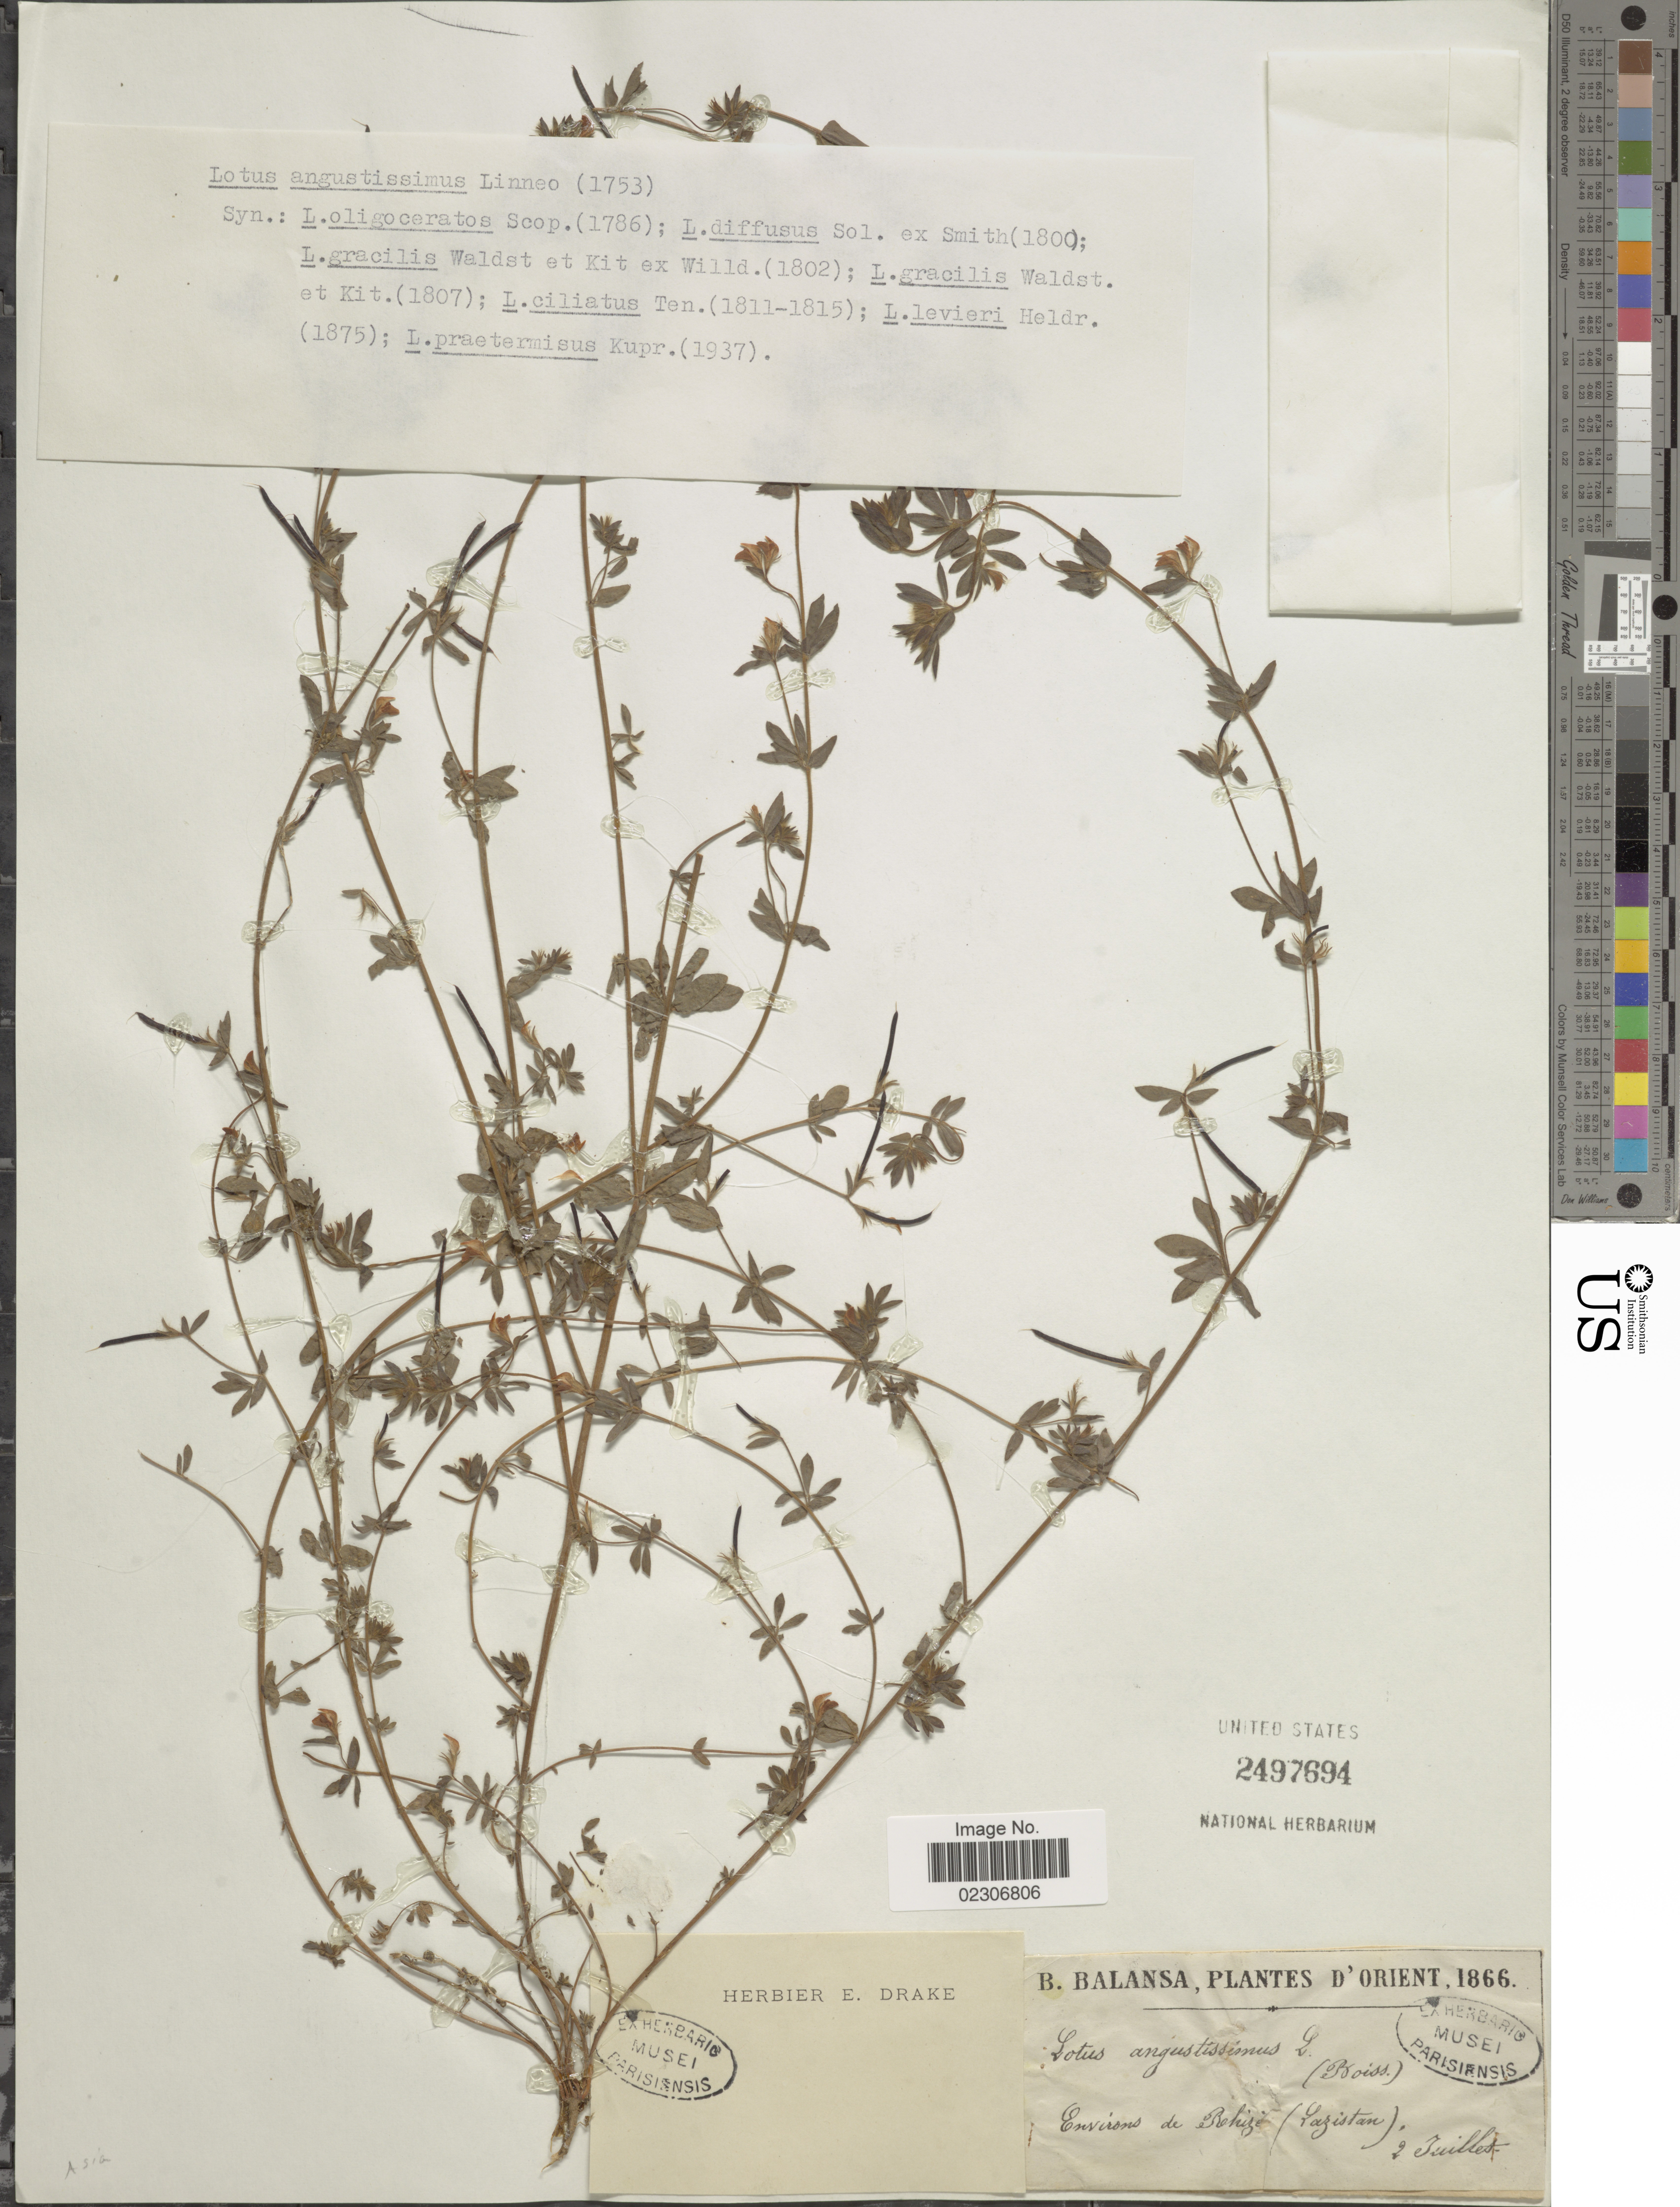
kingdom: Plantae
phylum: Tracheophyta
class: Magnoliopsida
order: Fabales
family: Fabaceae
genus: Lotus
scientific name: Lotus angustissimus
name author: L.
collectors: B. Balansa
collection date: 1866-07-02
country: Turkey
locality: D'Orient, Environs de Rehize (Lazistan).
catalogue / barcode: US 2497694